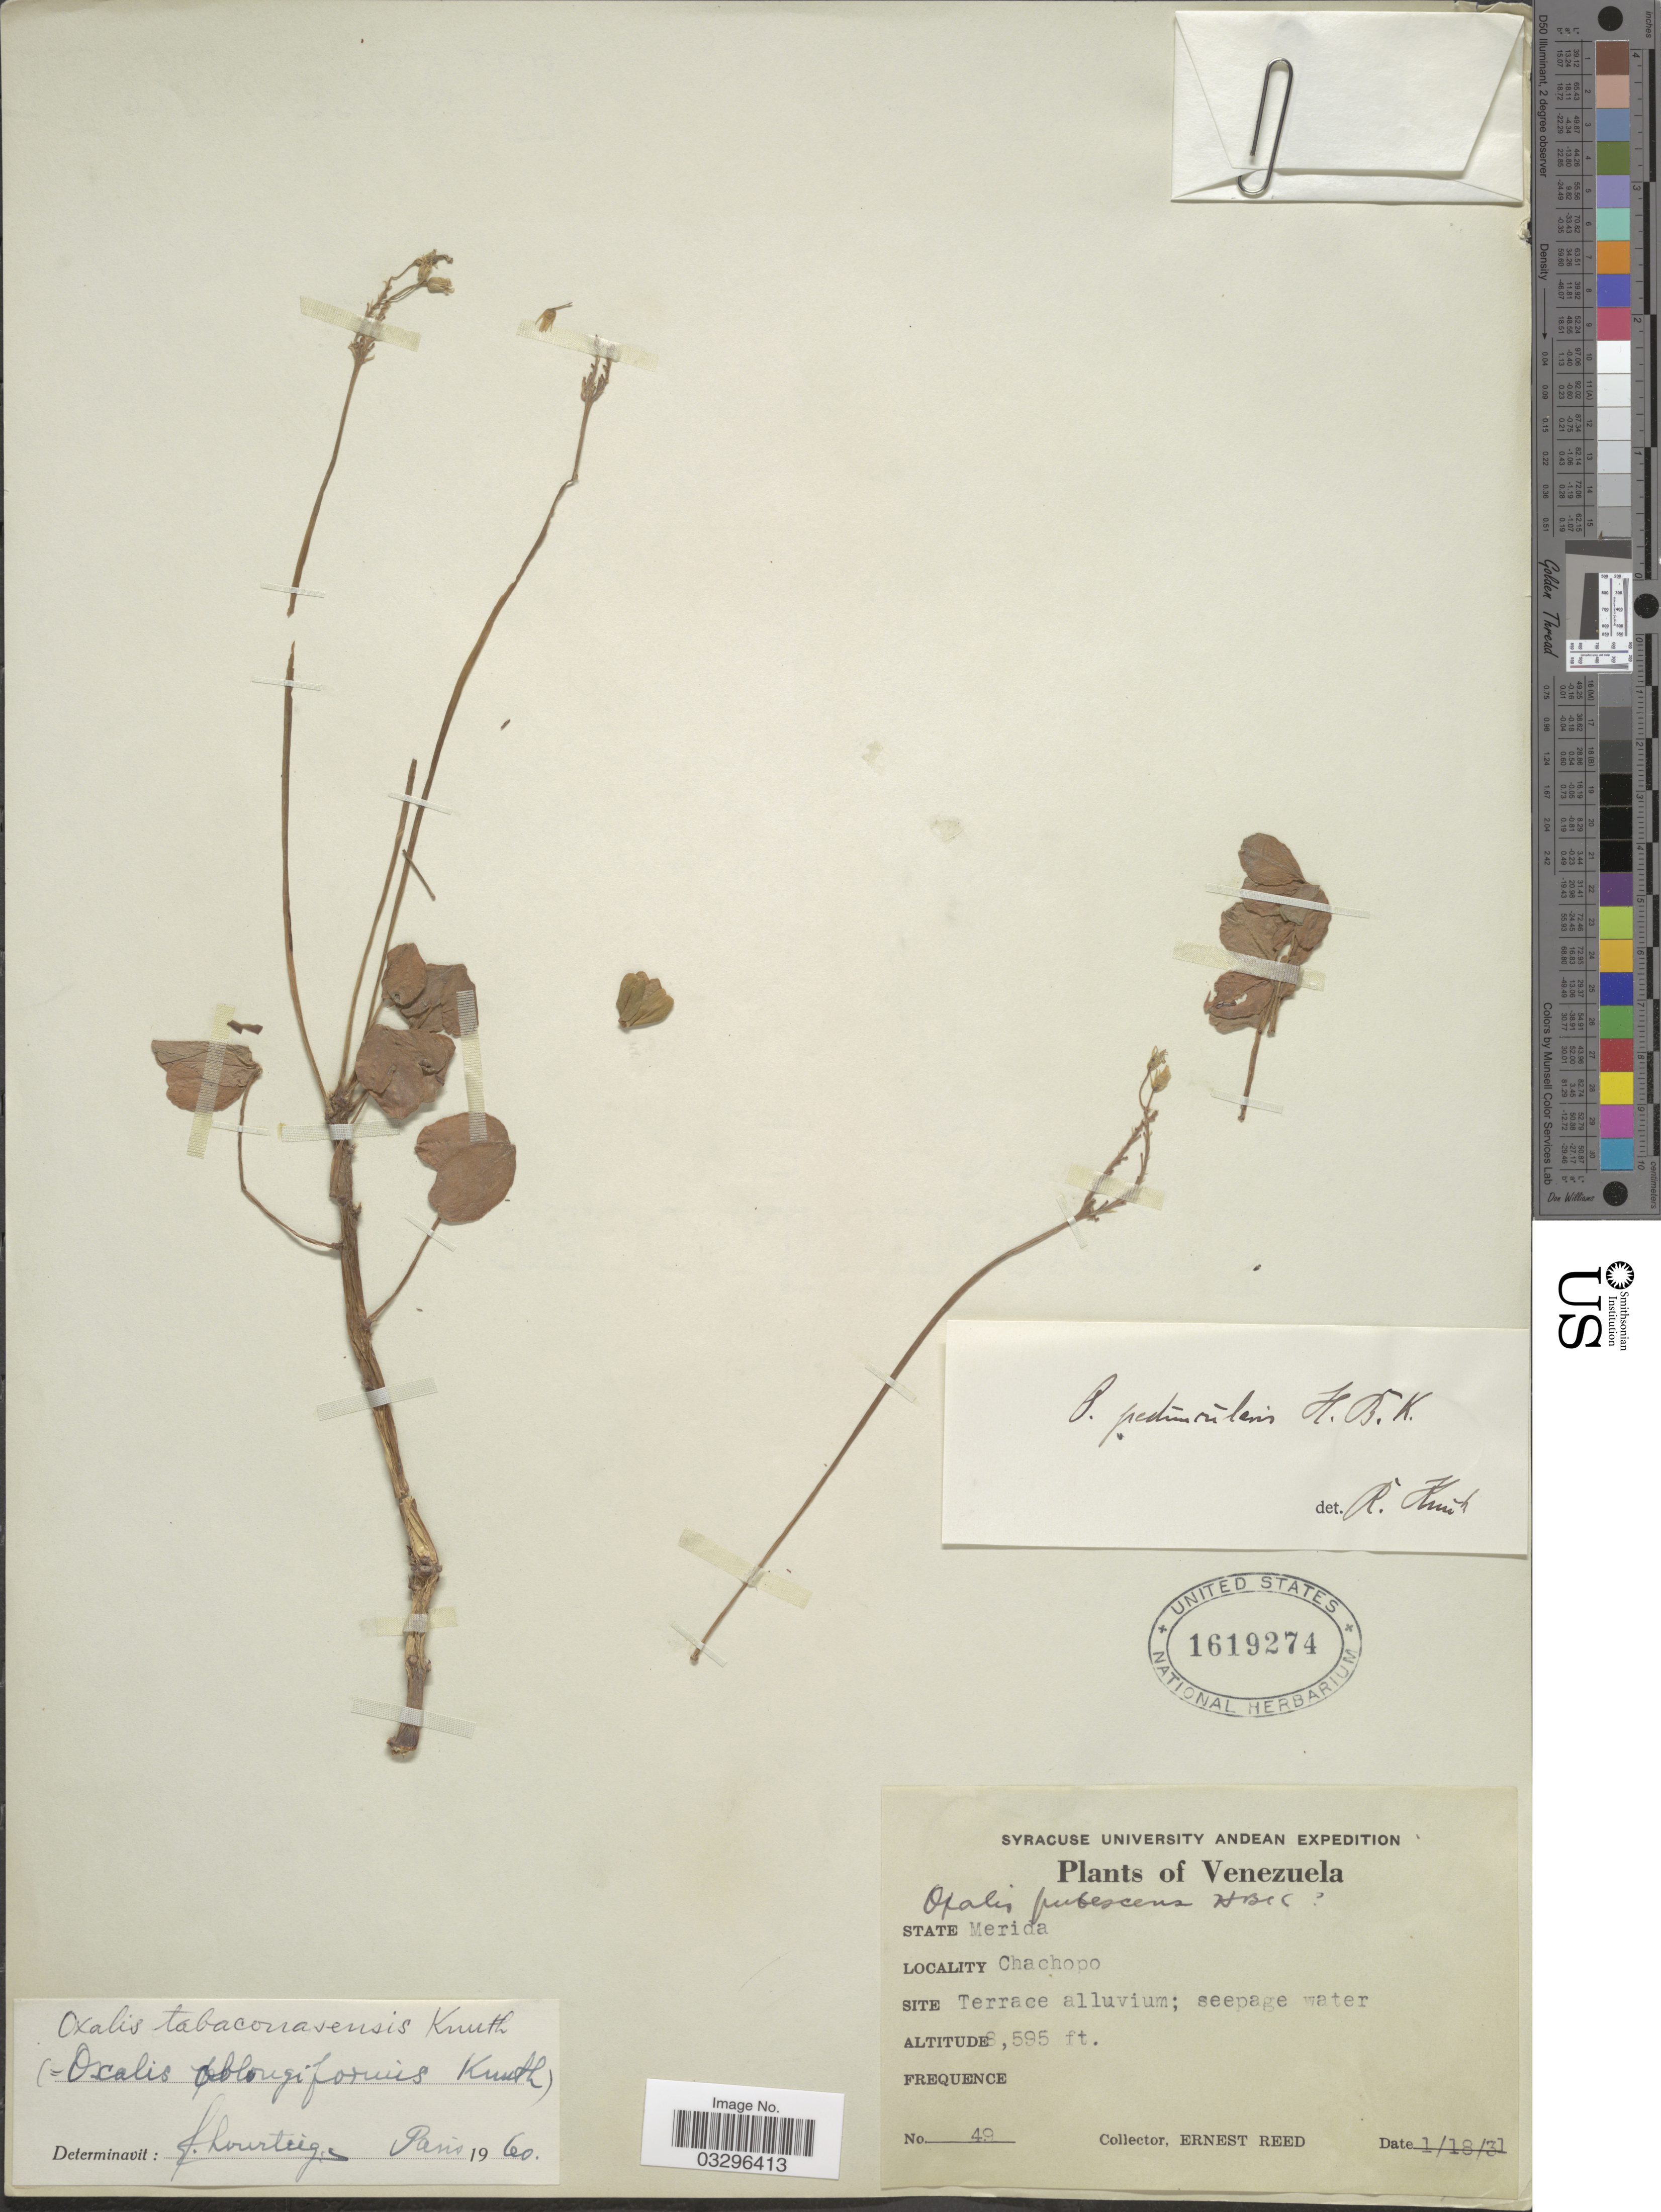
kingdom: Plantae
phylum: Tracheophyta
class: Magnoliopsida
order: Oxalidales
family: Oxalidaceae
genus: Oxalis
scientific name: Oxalis tabaconasensis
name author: R. Knuth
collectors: E. Reed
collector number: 49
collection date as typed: Transcribed d/m/y: 18/1/31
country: Venezuela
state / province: Mérida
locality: Chachopo.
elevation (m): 181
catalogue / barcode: US 1619274